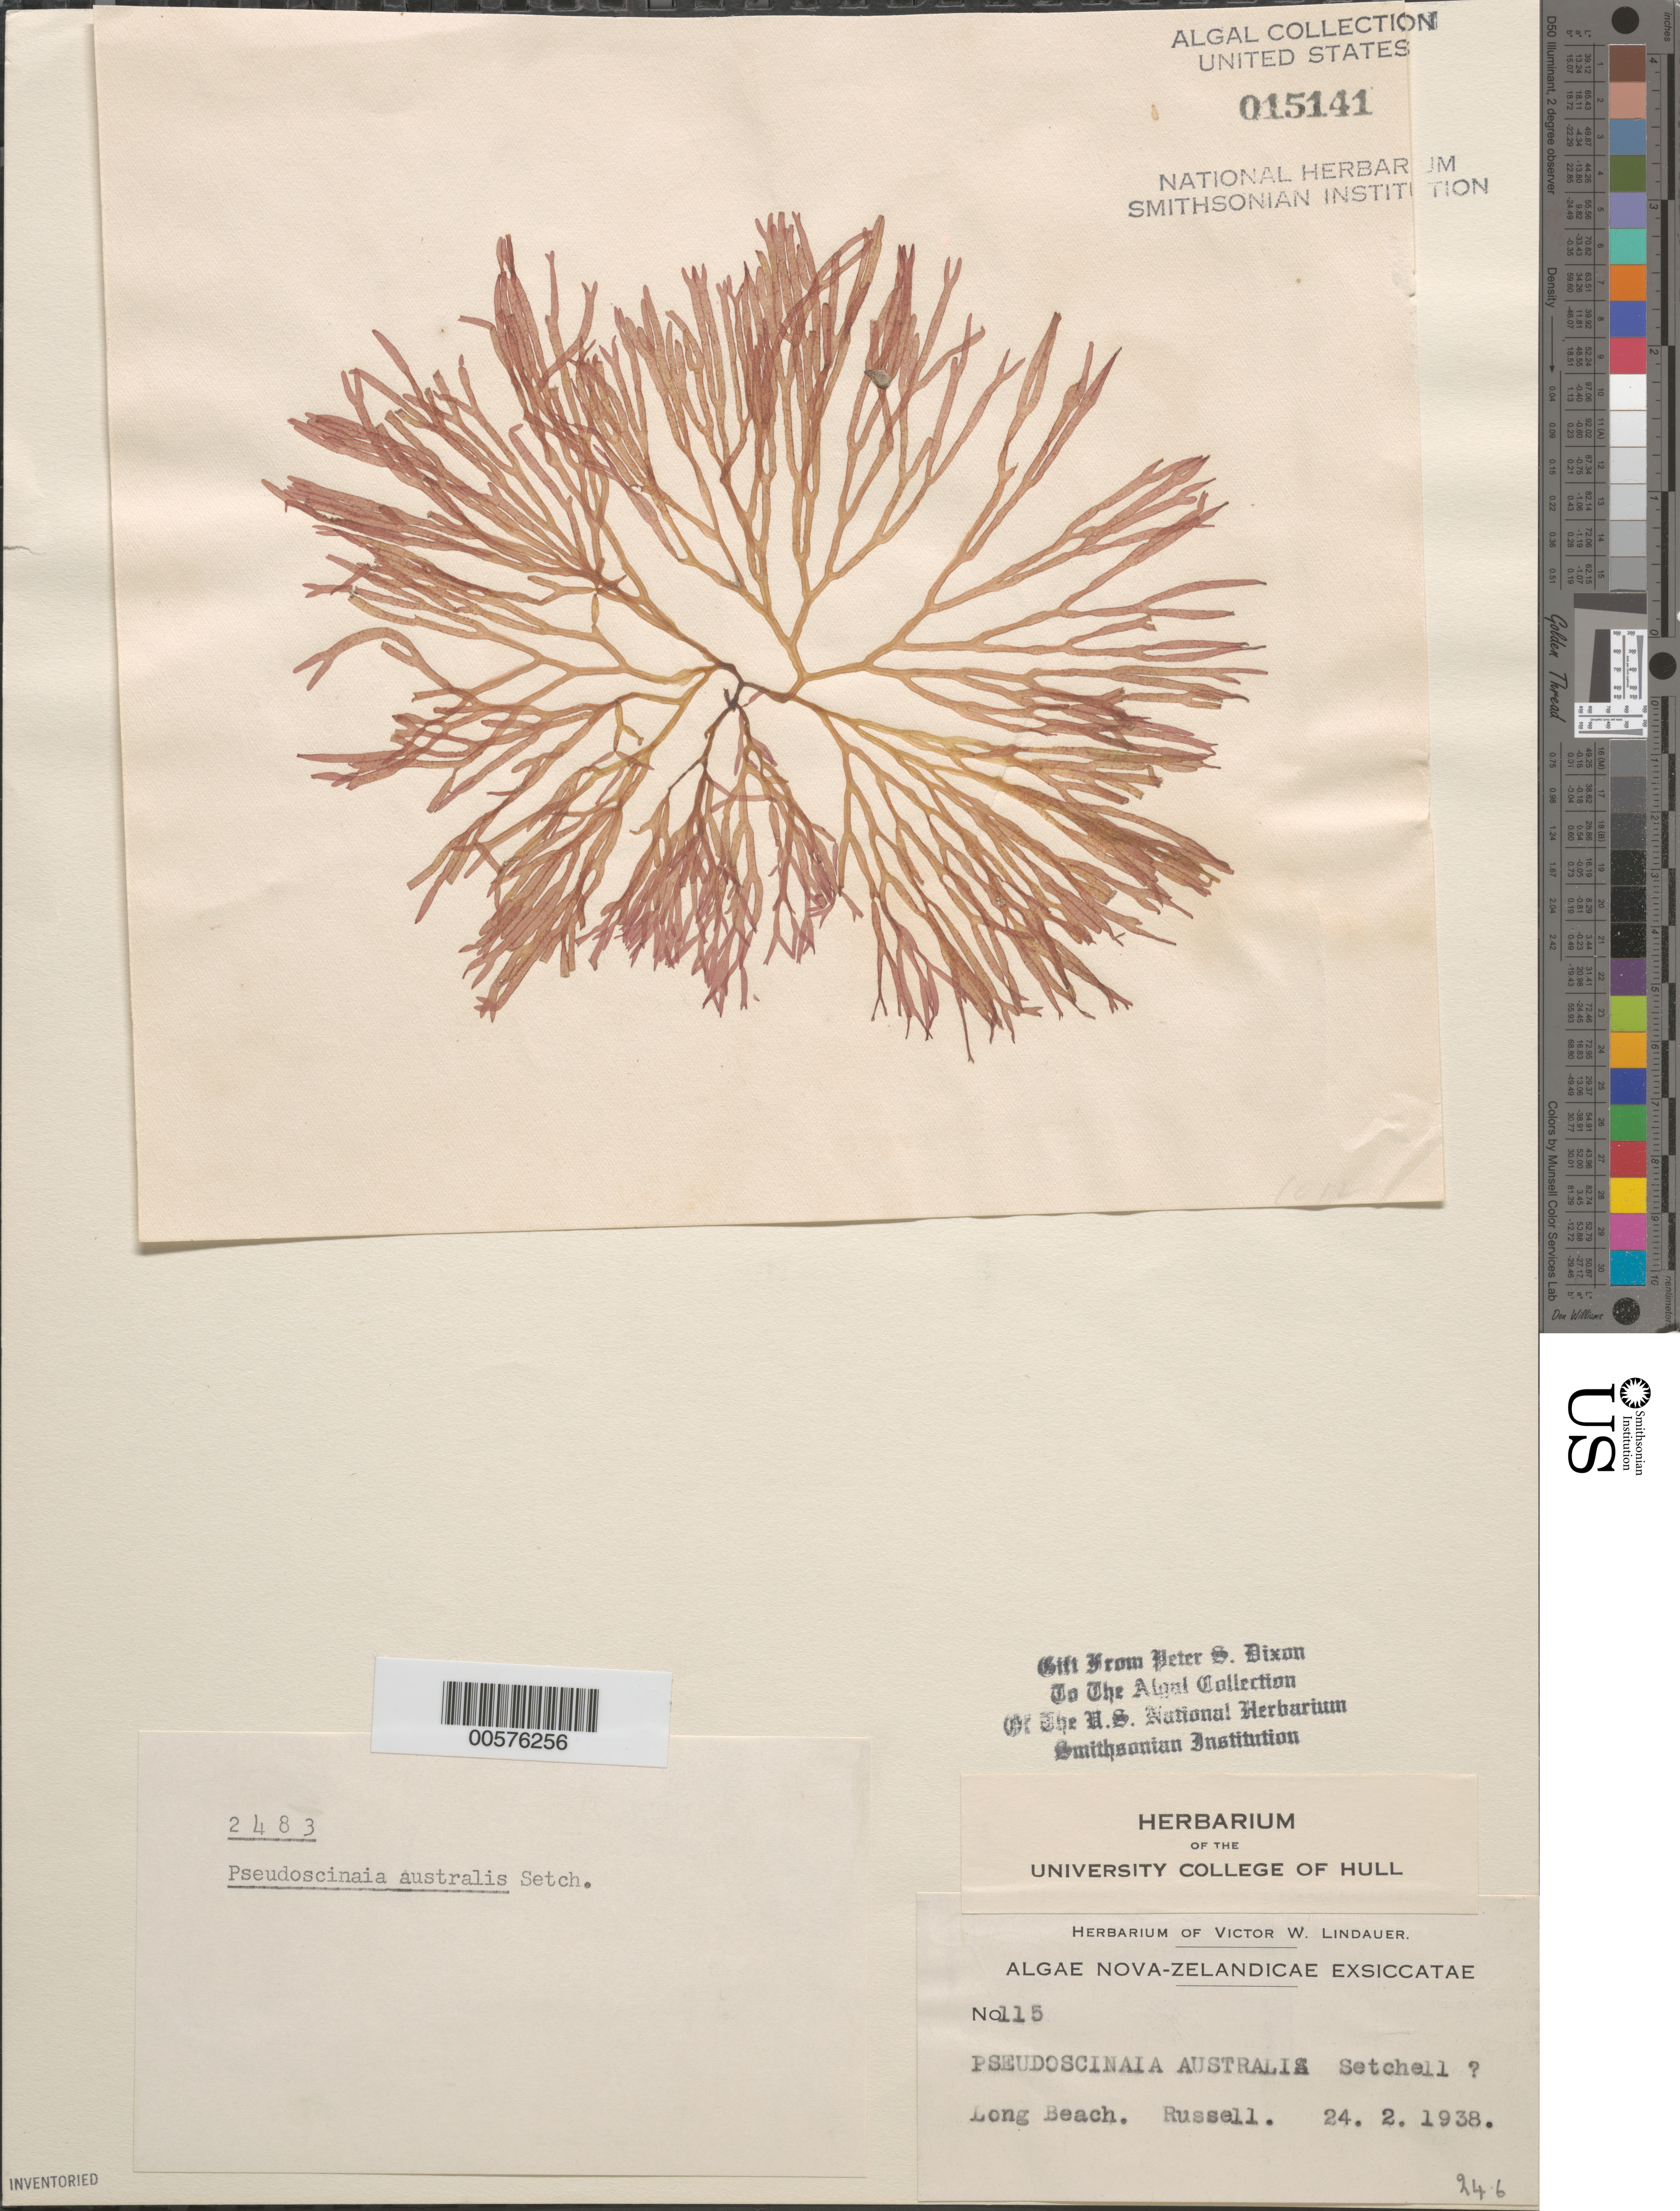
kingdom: Plantae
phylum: Rhodophyta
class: Florideophyceae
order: Nemaliales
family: Scinaiaceae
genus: Scinaia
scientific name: Scinaia acuta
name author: M.J. Wynne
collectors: V. Lindauer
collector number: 115 & PSD 2483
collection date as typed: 24 Feb 1938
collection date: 1938-02-24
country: New Zealand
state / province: Northland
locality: Long beach, russell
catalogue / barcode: US 15141